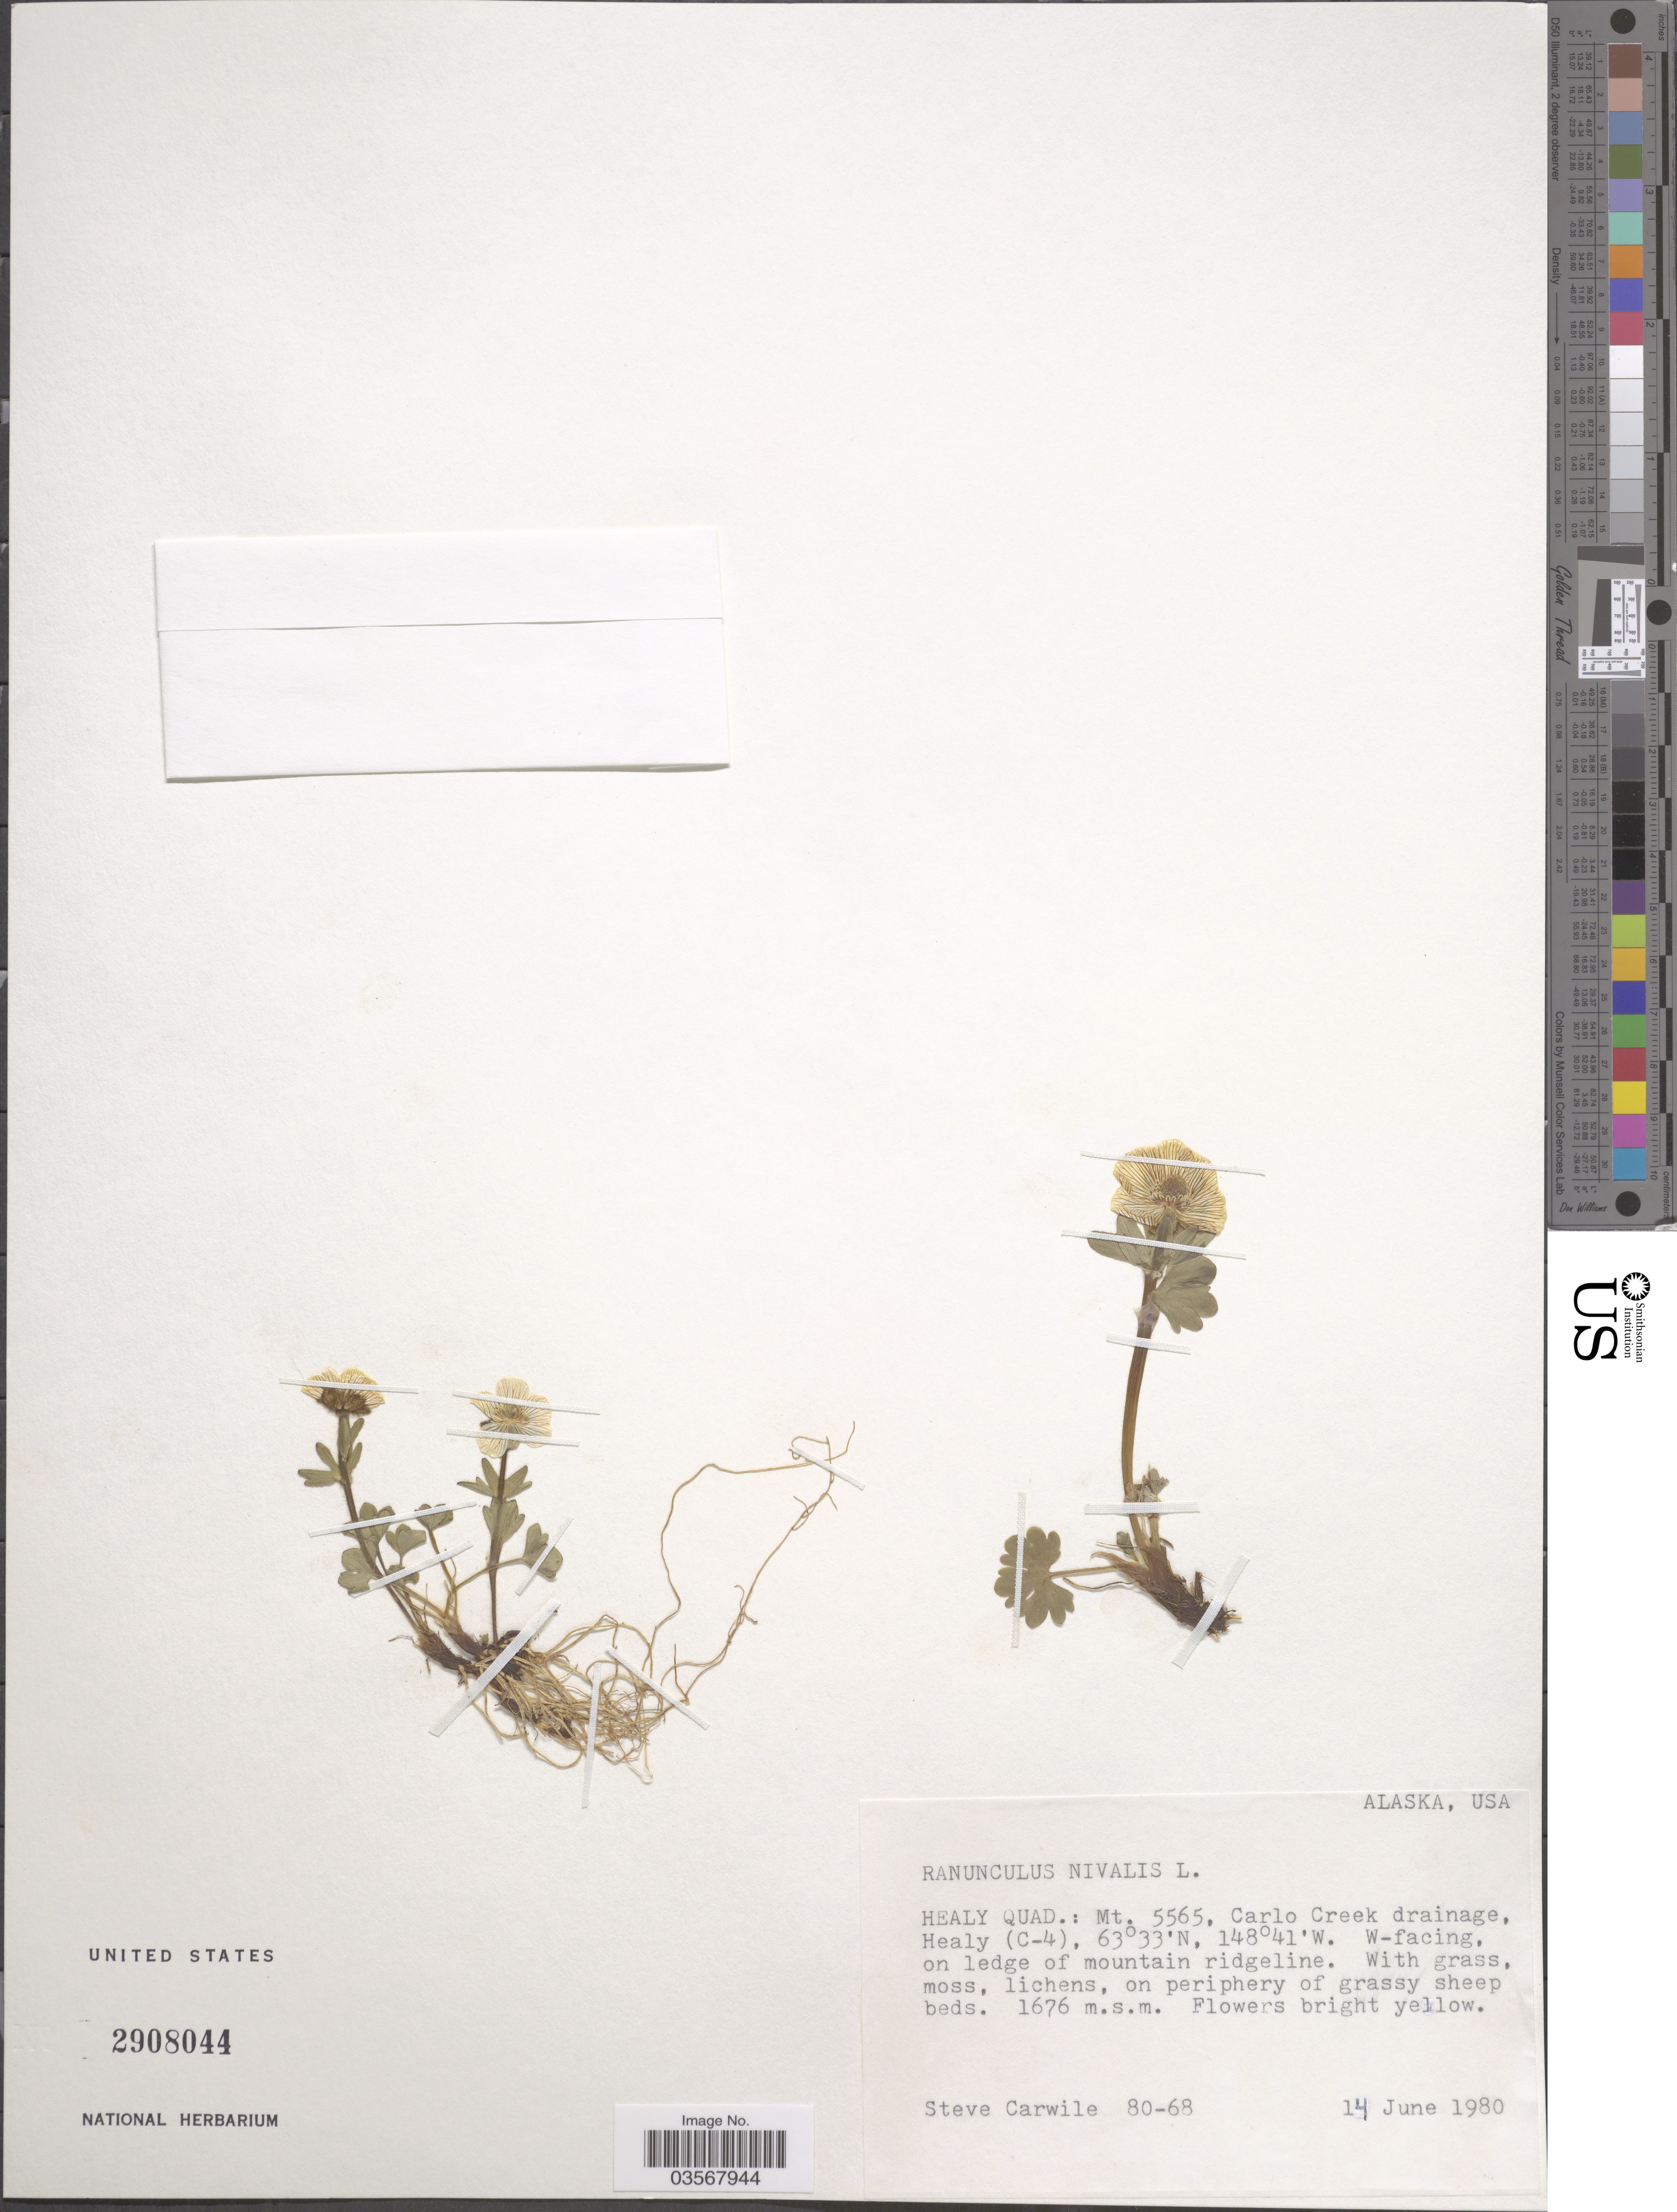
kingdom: Plantae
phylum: Tracheophyta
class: Magnoliopsida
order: Ranunculales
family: Ranunculaceae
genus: Ranunculus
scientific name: Ranunculus nivalis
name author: L.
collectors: S. Carwile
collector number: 80-68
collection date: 1980-06-14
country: United States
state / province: Alaska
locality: Healy Quad: Mt. 5565, Carlo Creek drainage, Healy (C-4).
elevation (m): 1676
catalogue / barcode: US 2908044